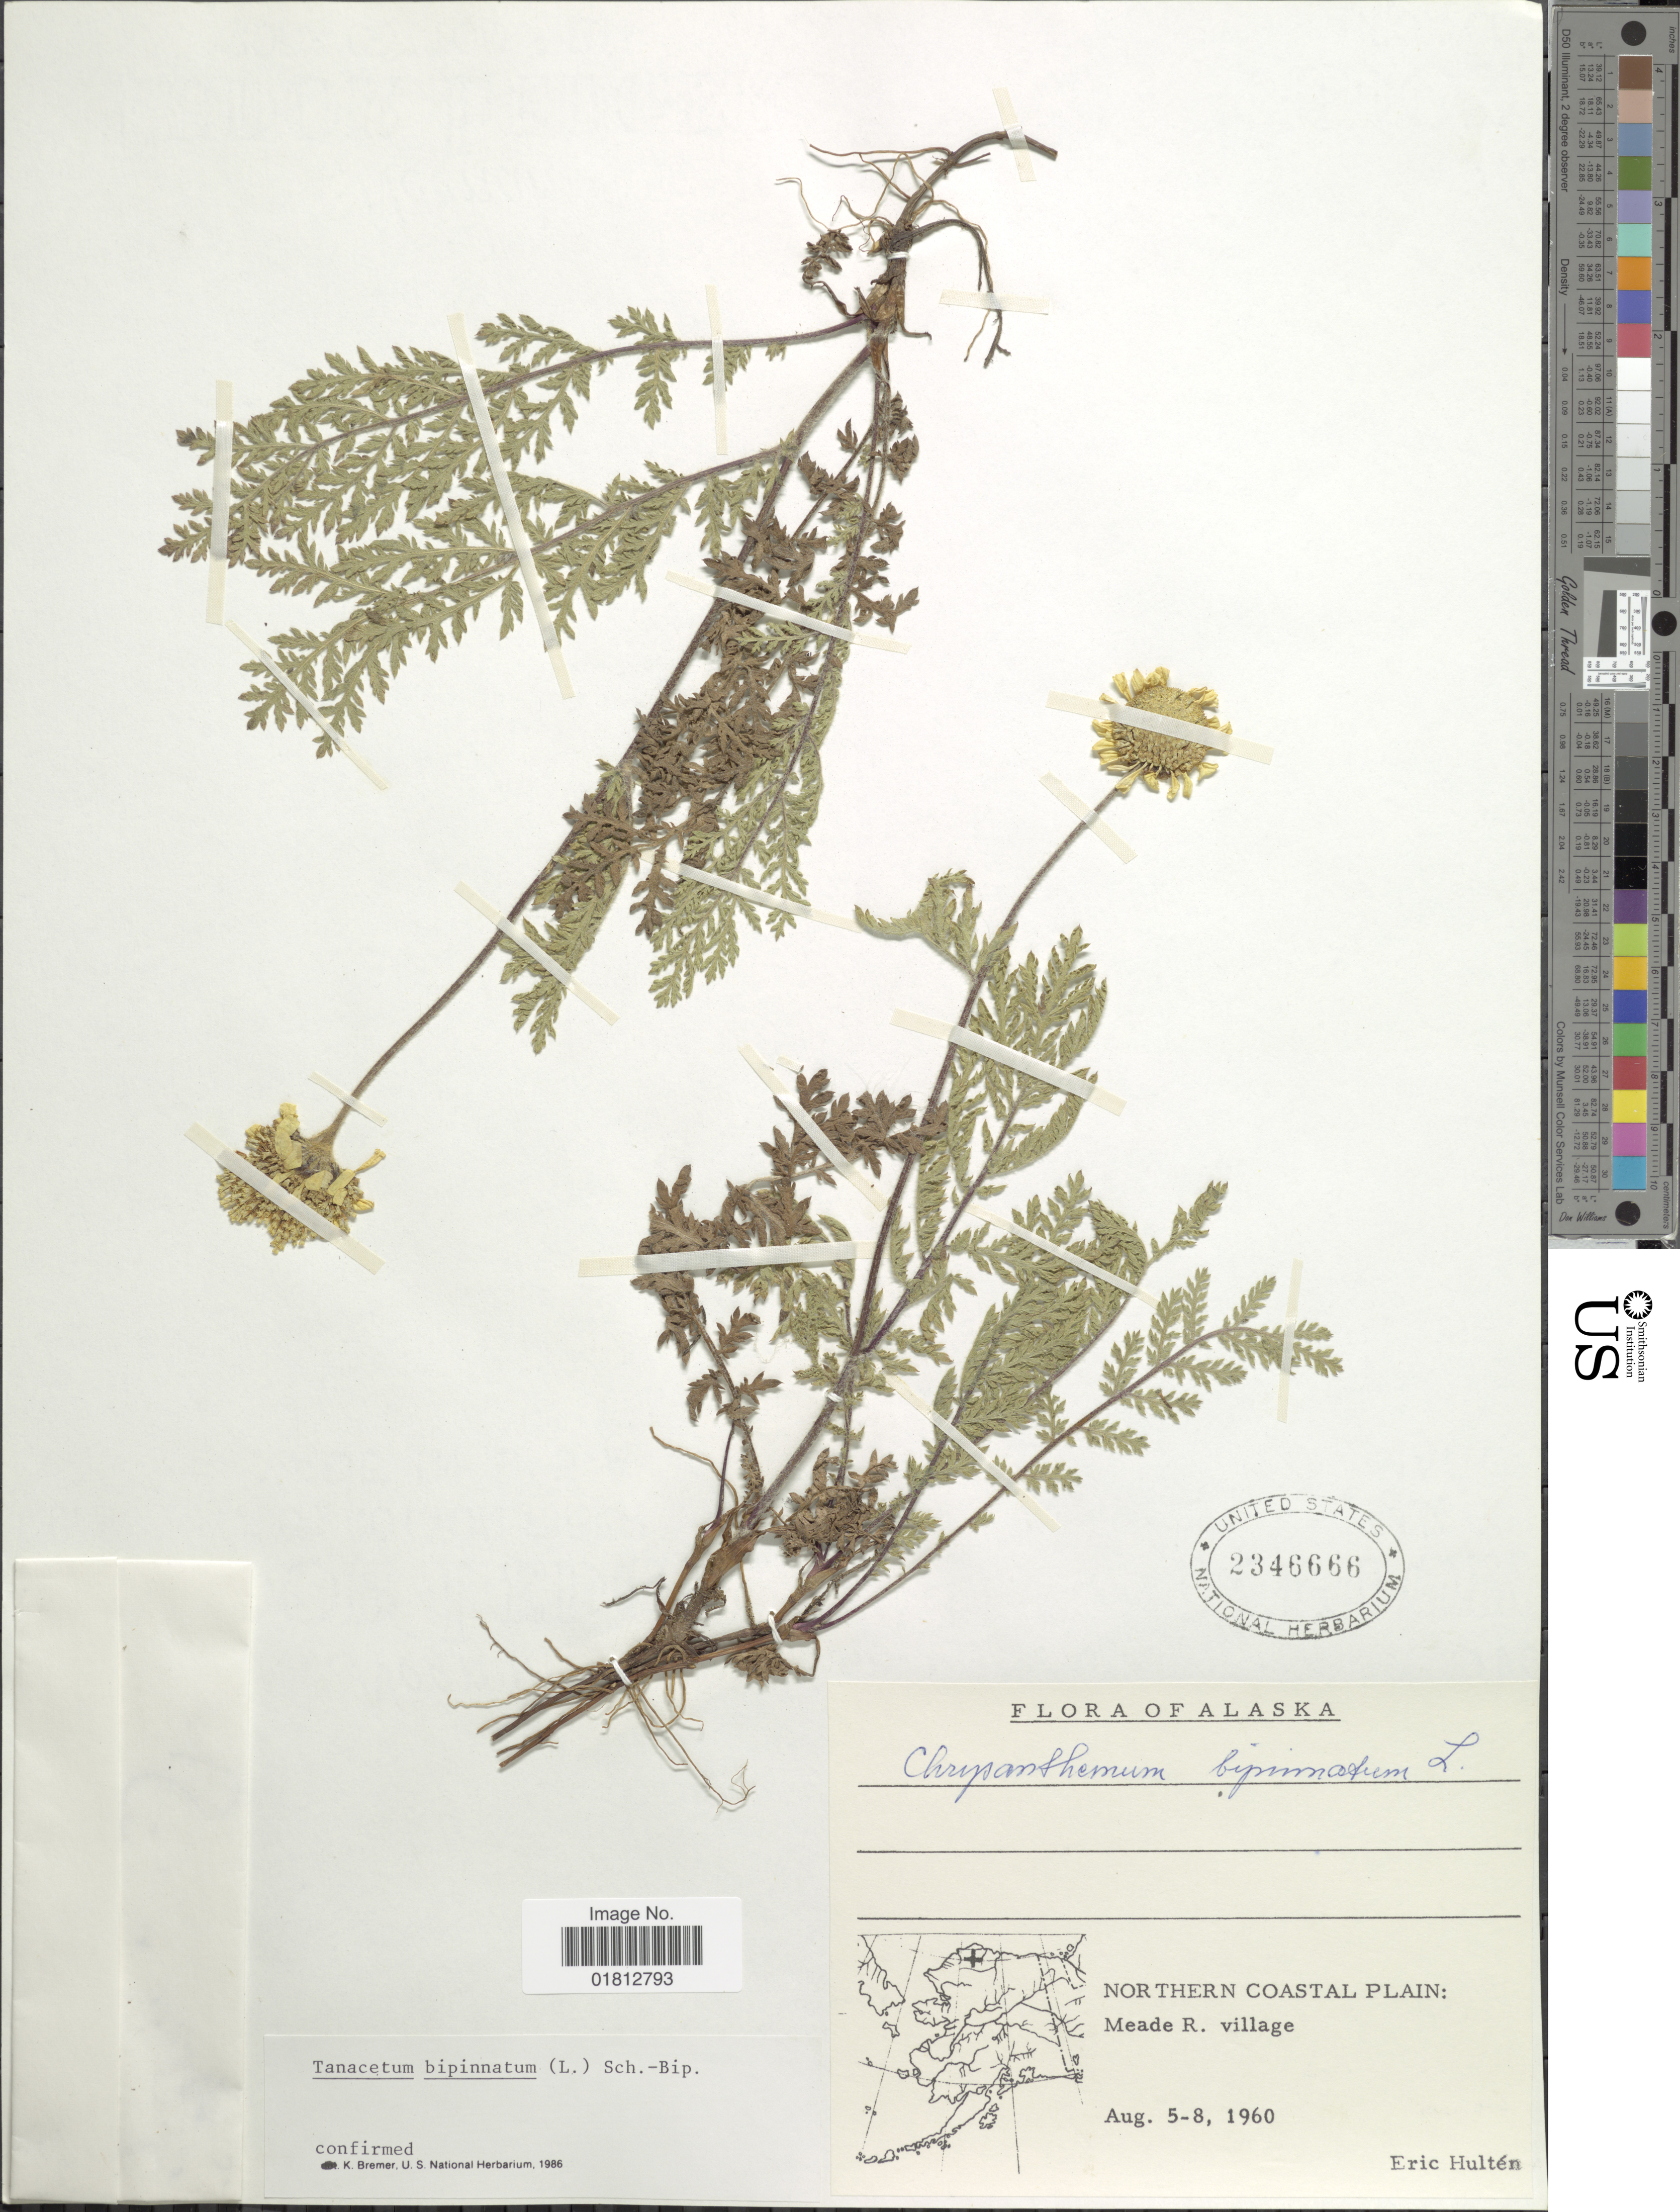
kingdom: Plantae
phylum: Tracheophyta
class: Magnoliopsida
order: Asterales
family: Asteraceae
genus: Tanacetum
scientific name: Tanacetum bipinnatum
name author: (L.) Sch. Bip.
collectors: E. G. Hultén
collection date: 1960-08-05/1960-08-08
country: United States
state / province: Alaska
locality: Northern Coastal Plain, Meade R. village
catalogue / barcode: US 2346666